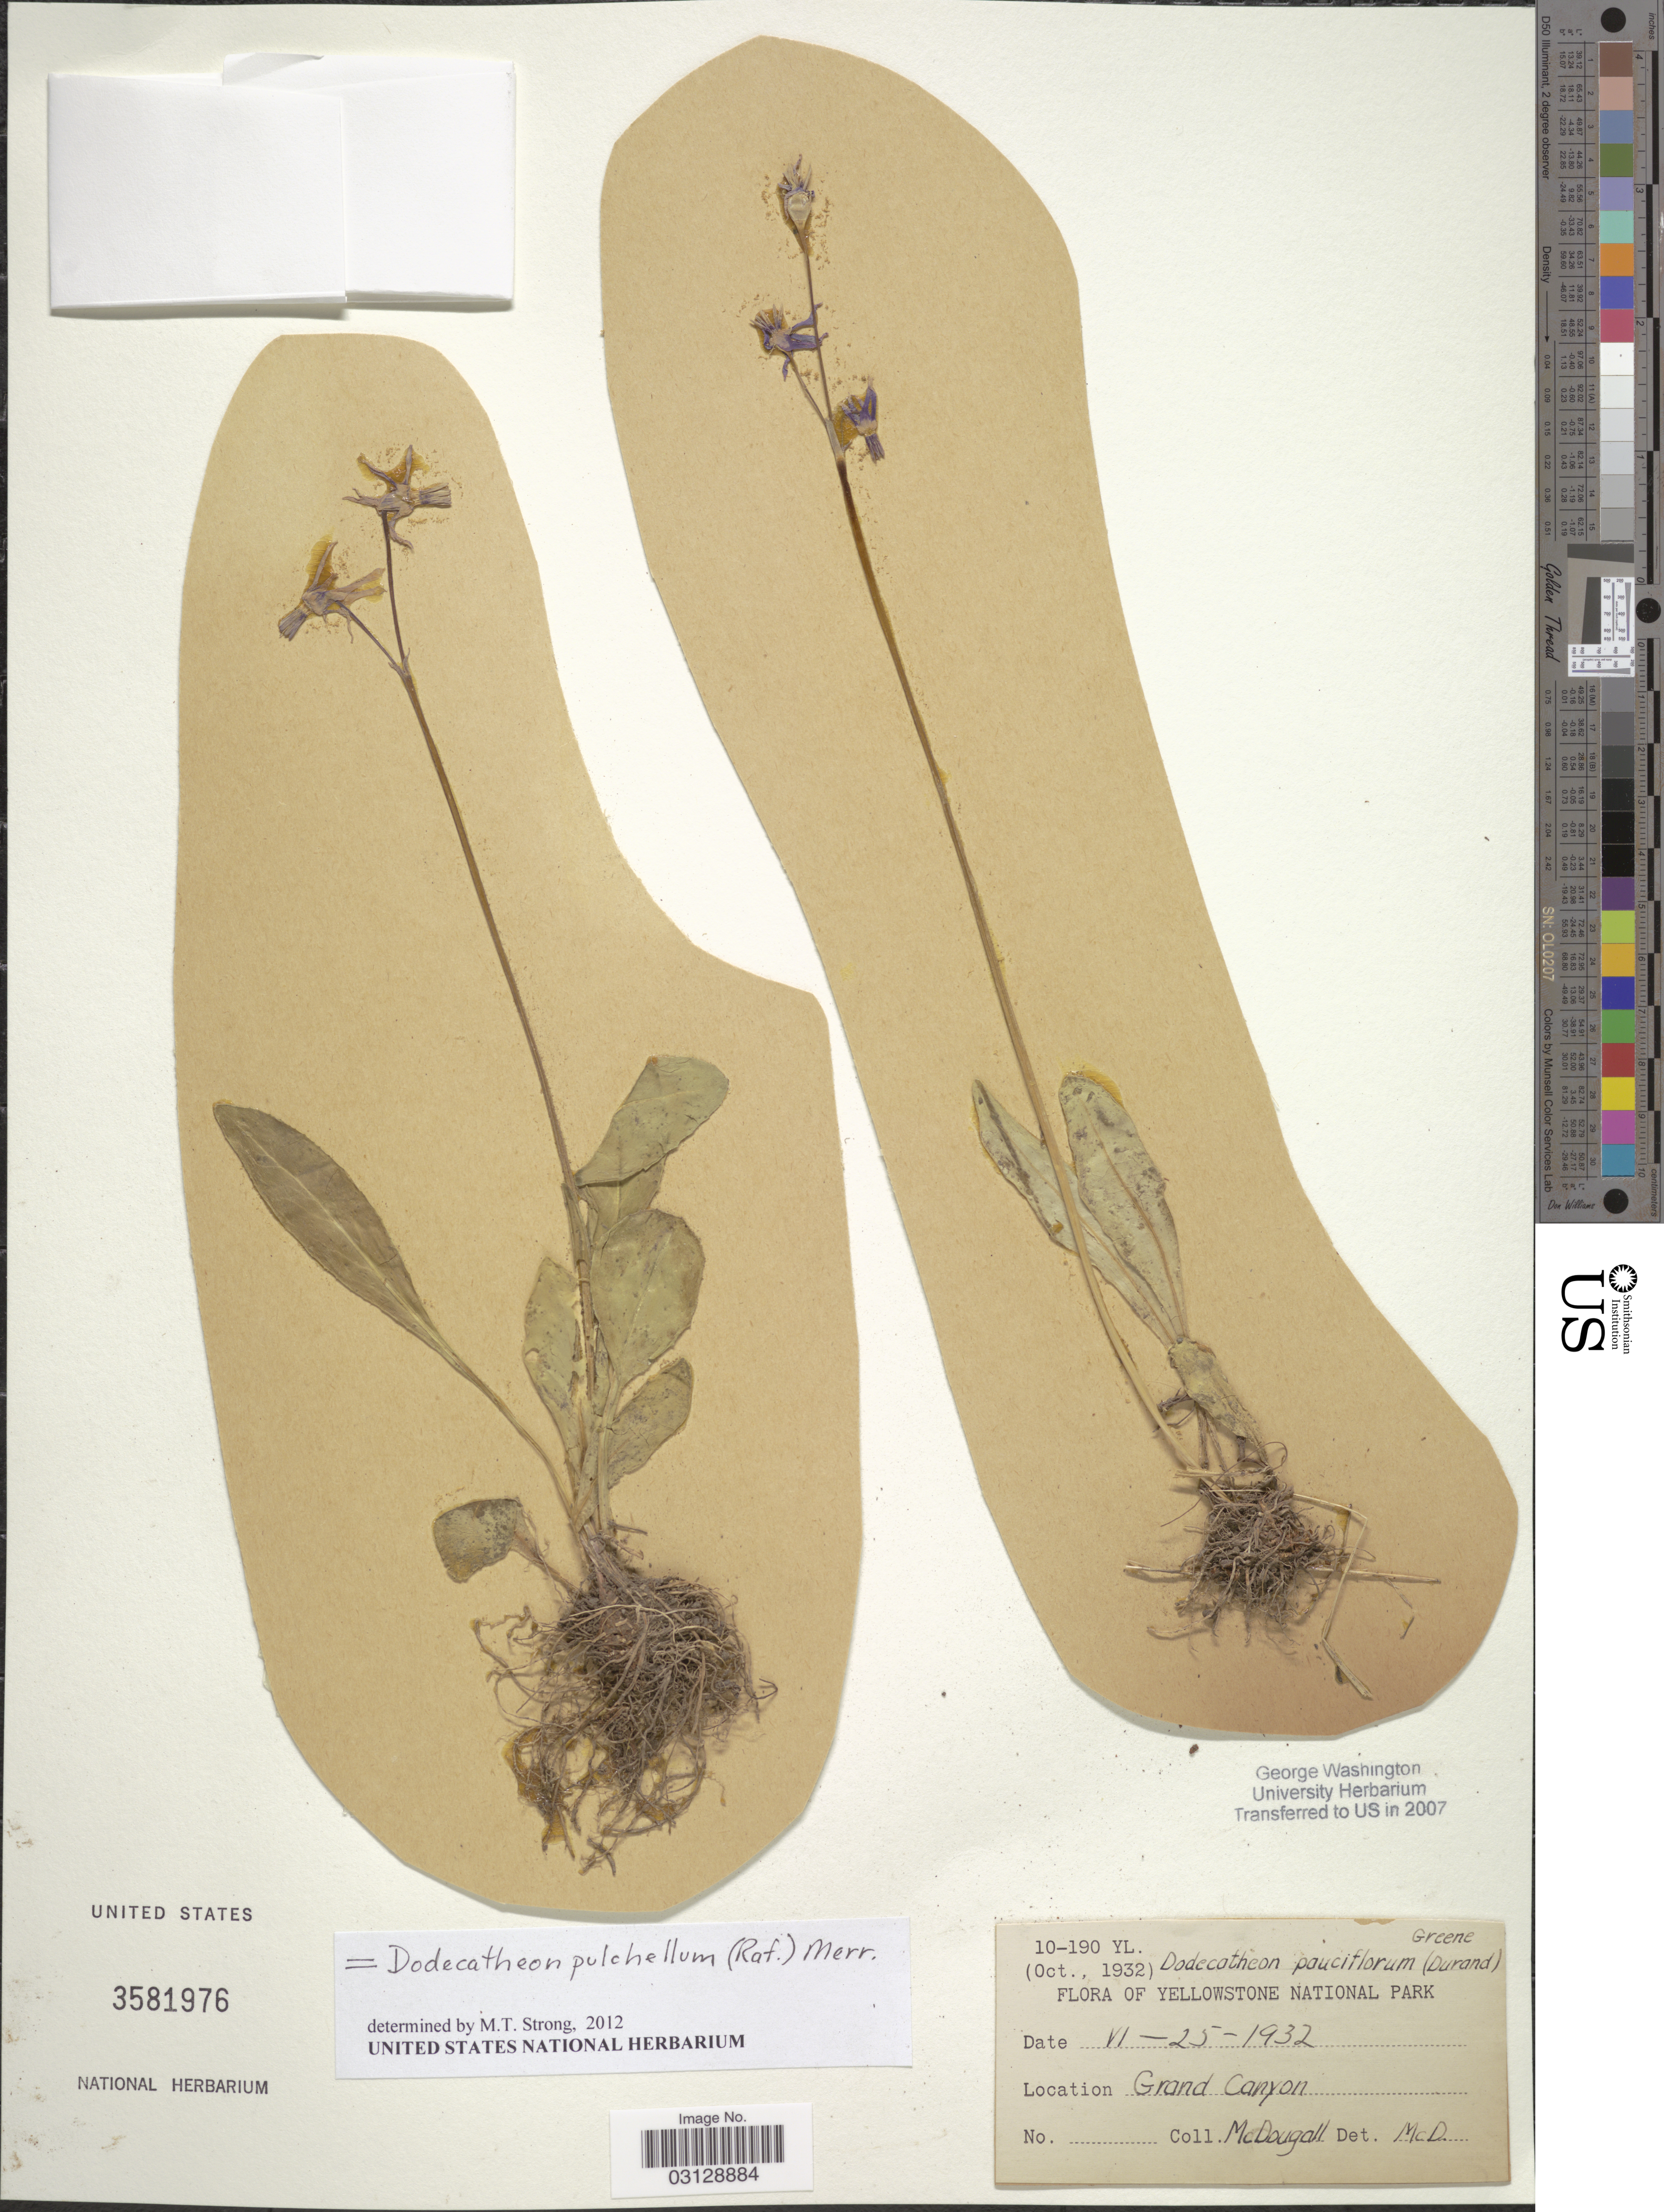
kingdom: Plantae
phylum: Tracheophyta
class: Magnoliopsida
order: Ericales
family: Primulaceae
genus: Dodecatheon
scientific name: Dodecatheon pulchellum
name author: (Raf.) Merr.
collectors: McDougall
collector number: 10-190YL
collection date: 1932-06-25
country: United States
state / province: Wyoming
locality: Yellowstone National Park. Grand Canyon.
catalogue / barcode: US 3581976